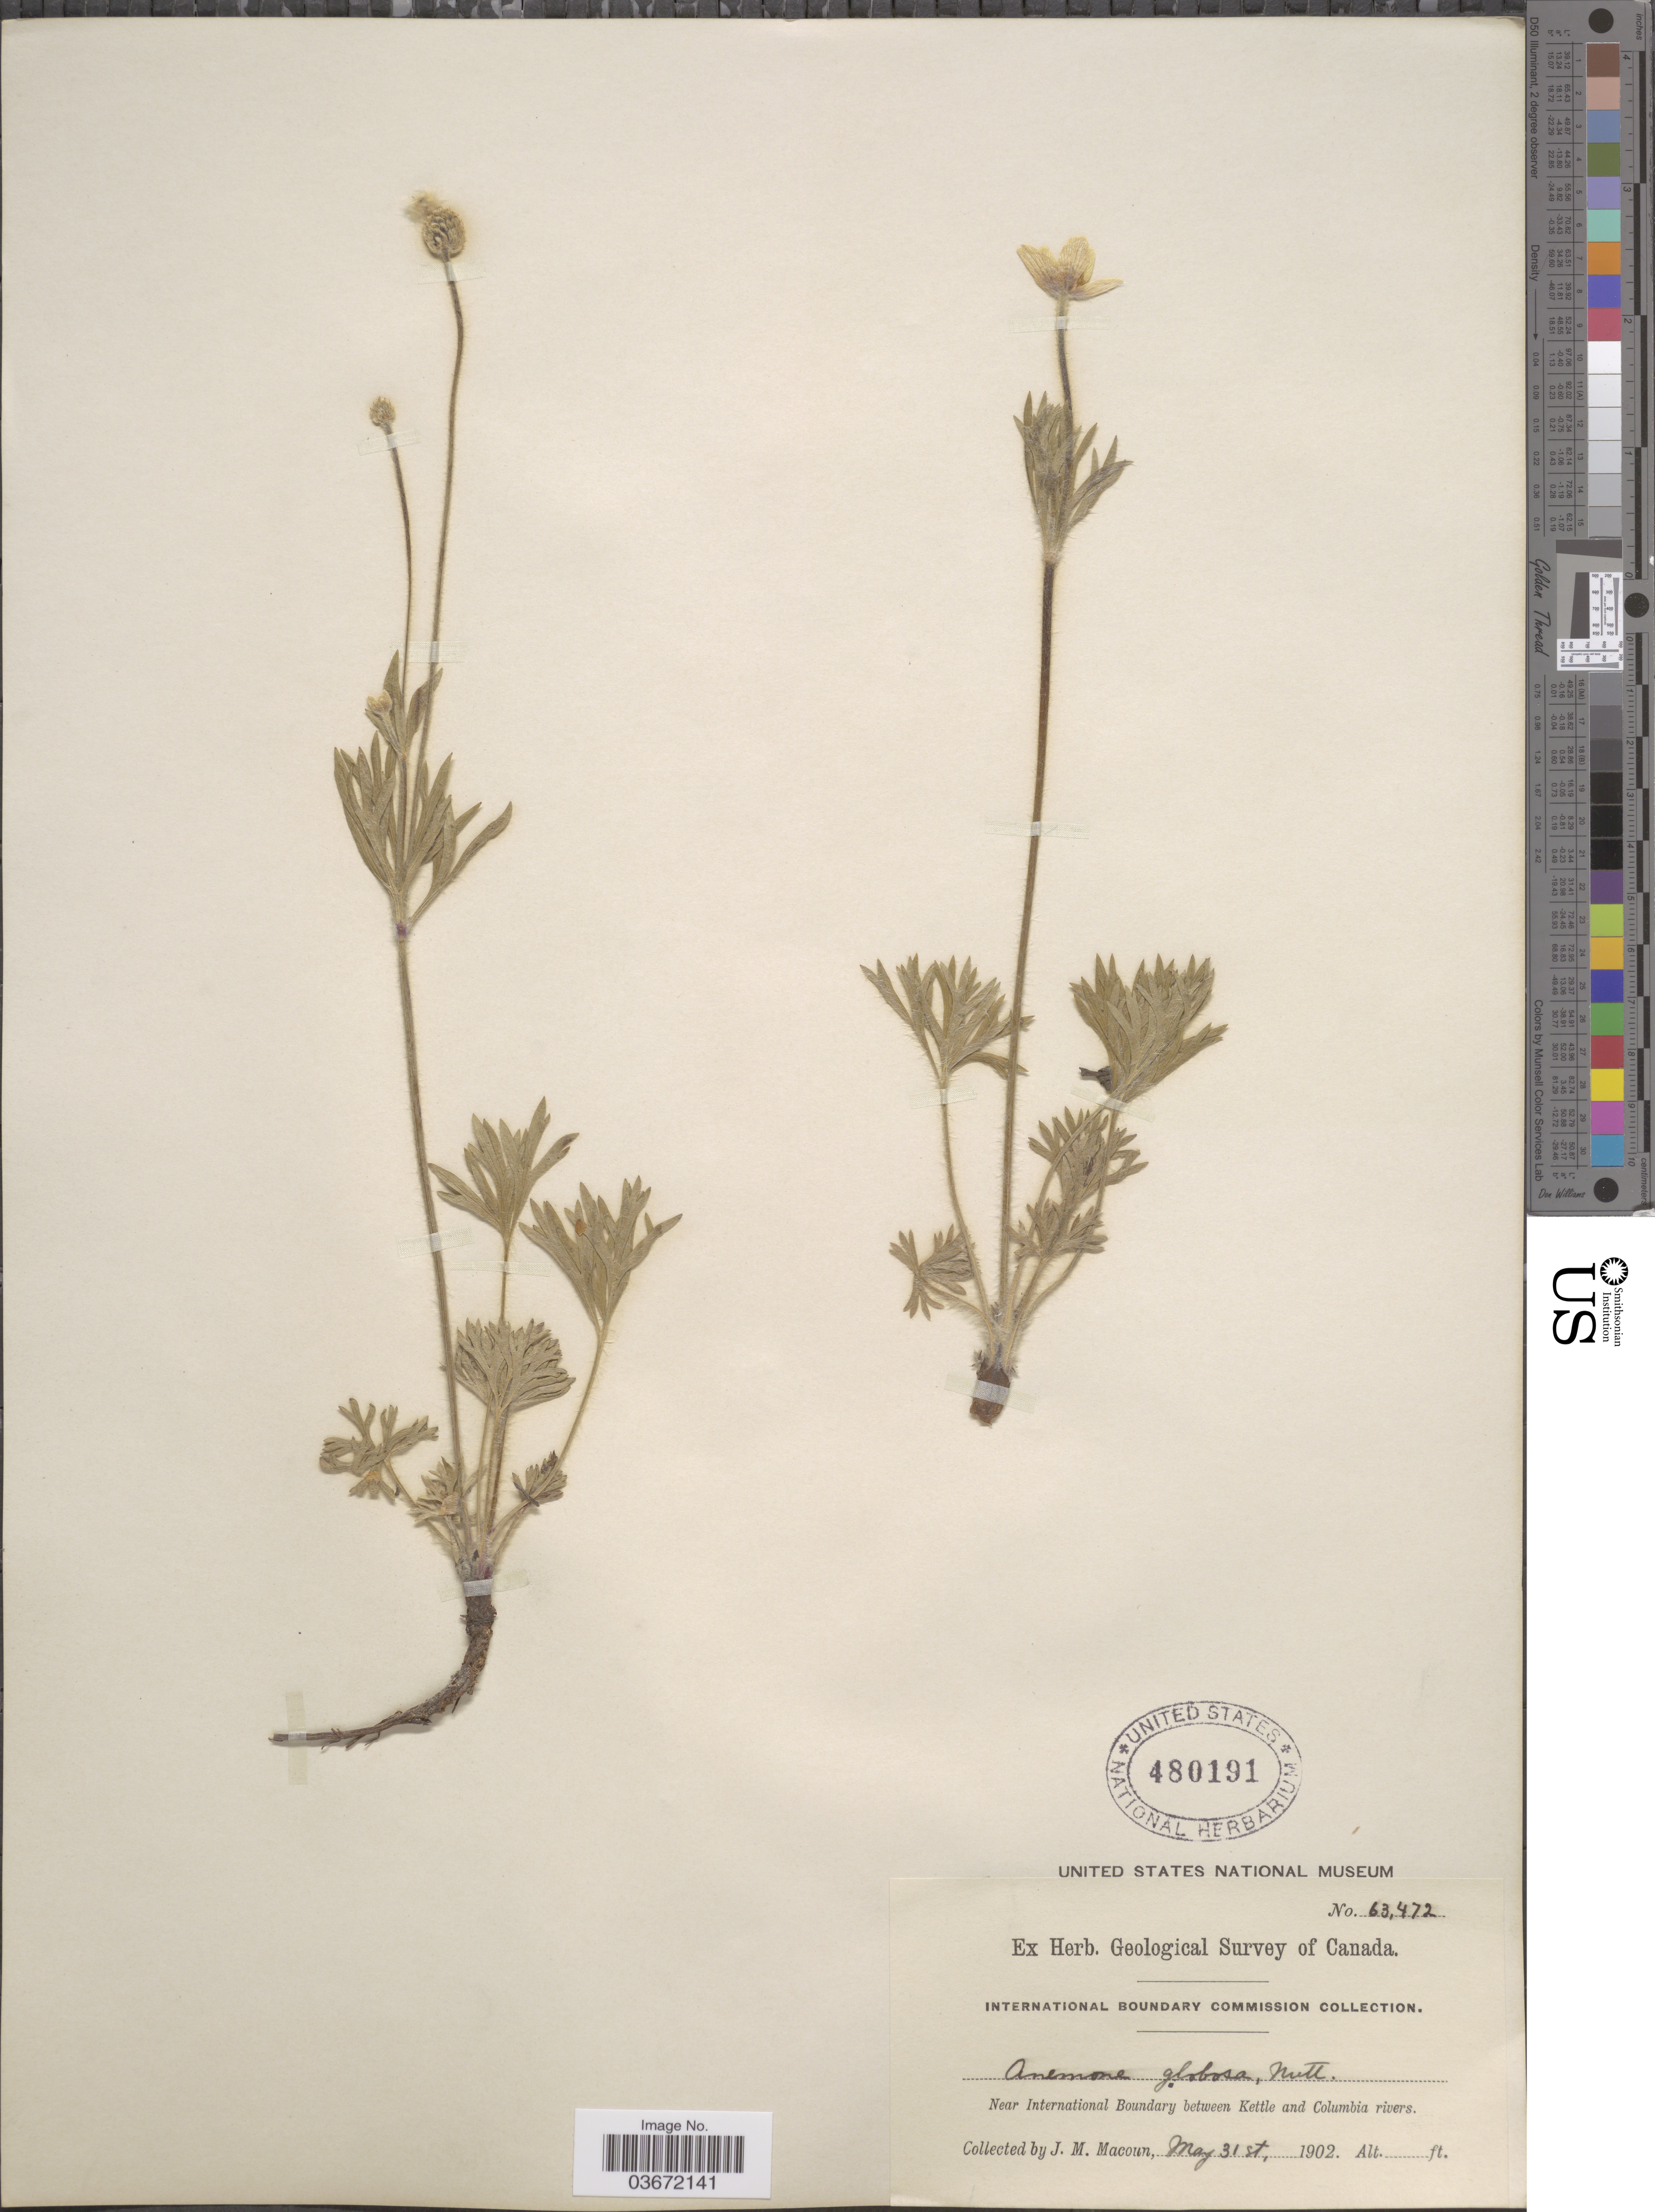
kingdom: Plantae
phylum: Tracheophyta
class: Magnoliopsida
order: Ranunculales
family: Ranunculaceae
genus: Anemone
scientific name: Anemone multifida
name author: Poir.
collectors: J. M. Macoun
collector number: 63472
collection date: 1902-05-31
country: Canada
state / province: British Columbia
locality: Near International Boundary between Kettle and Columbia rivers.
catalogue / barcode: US 480191